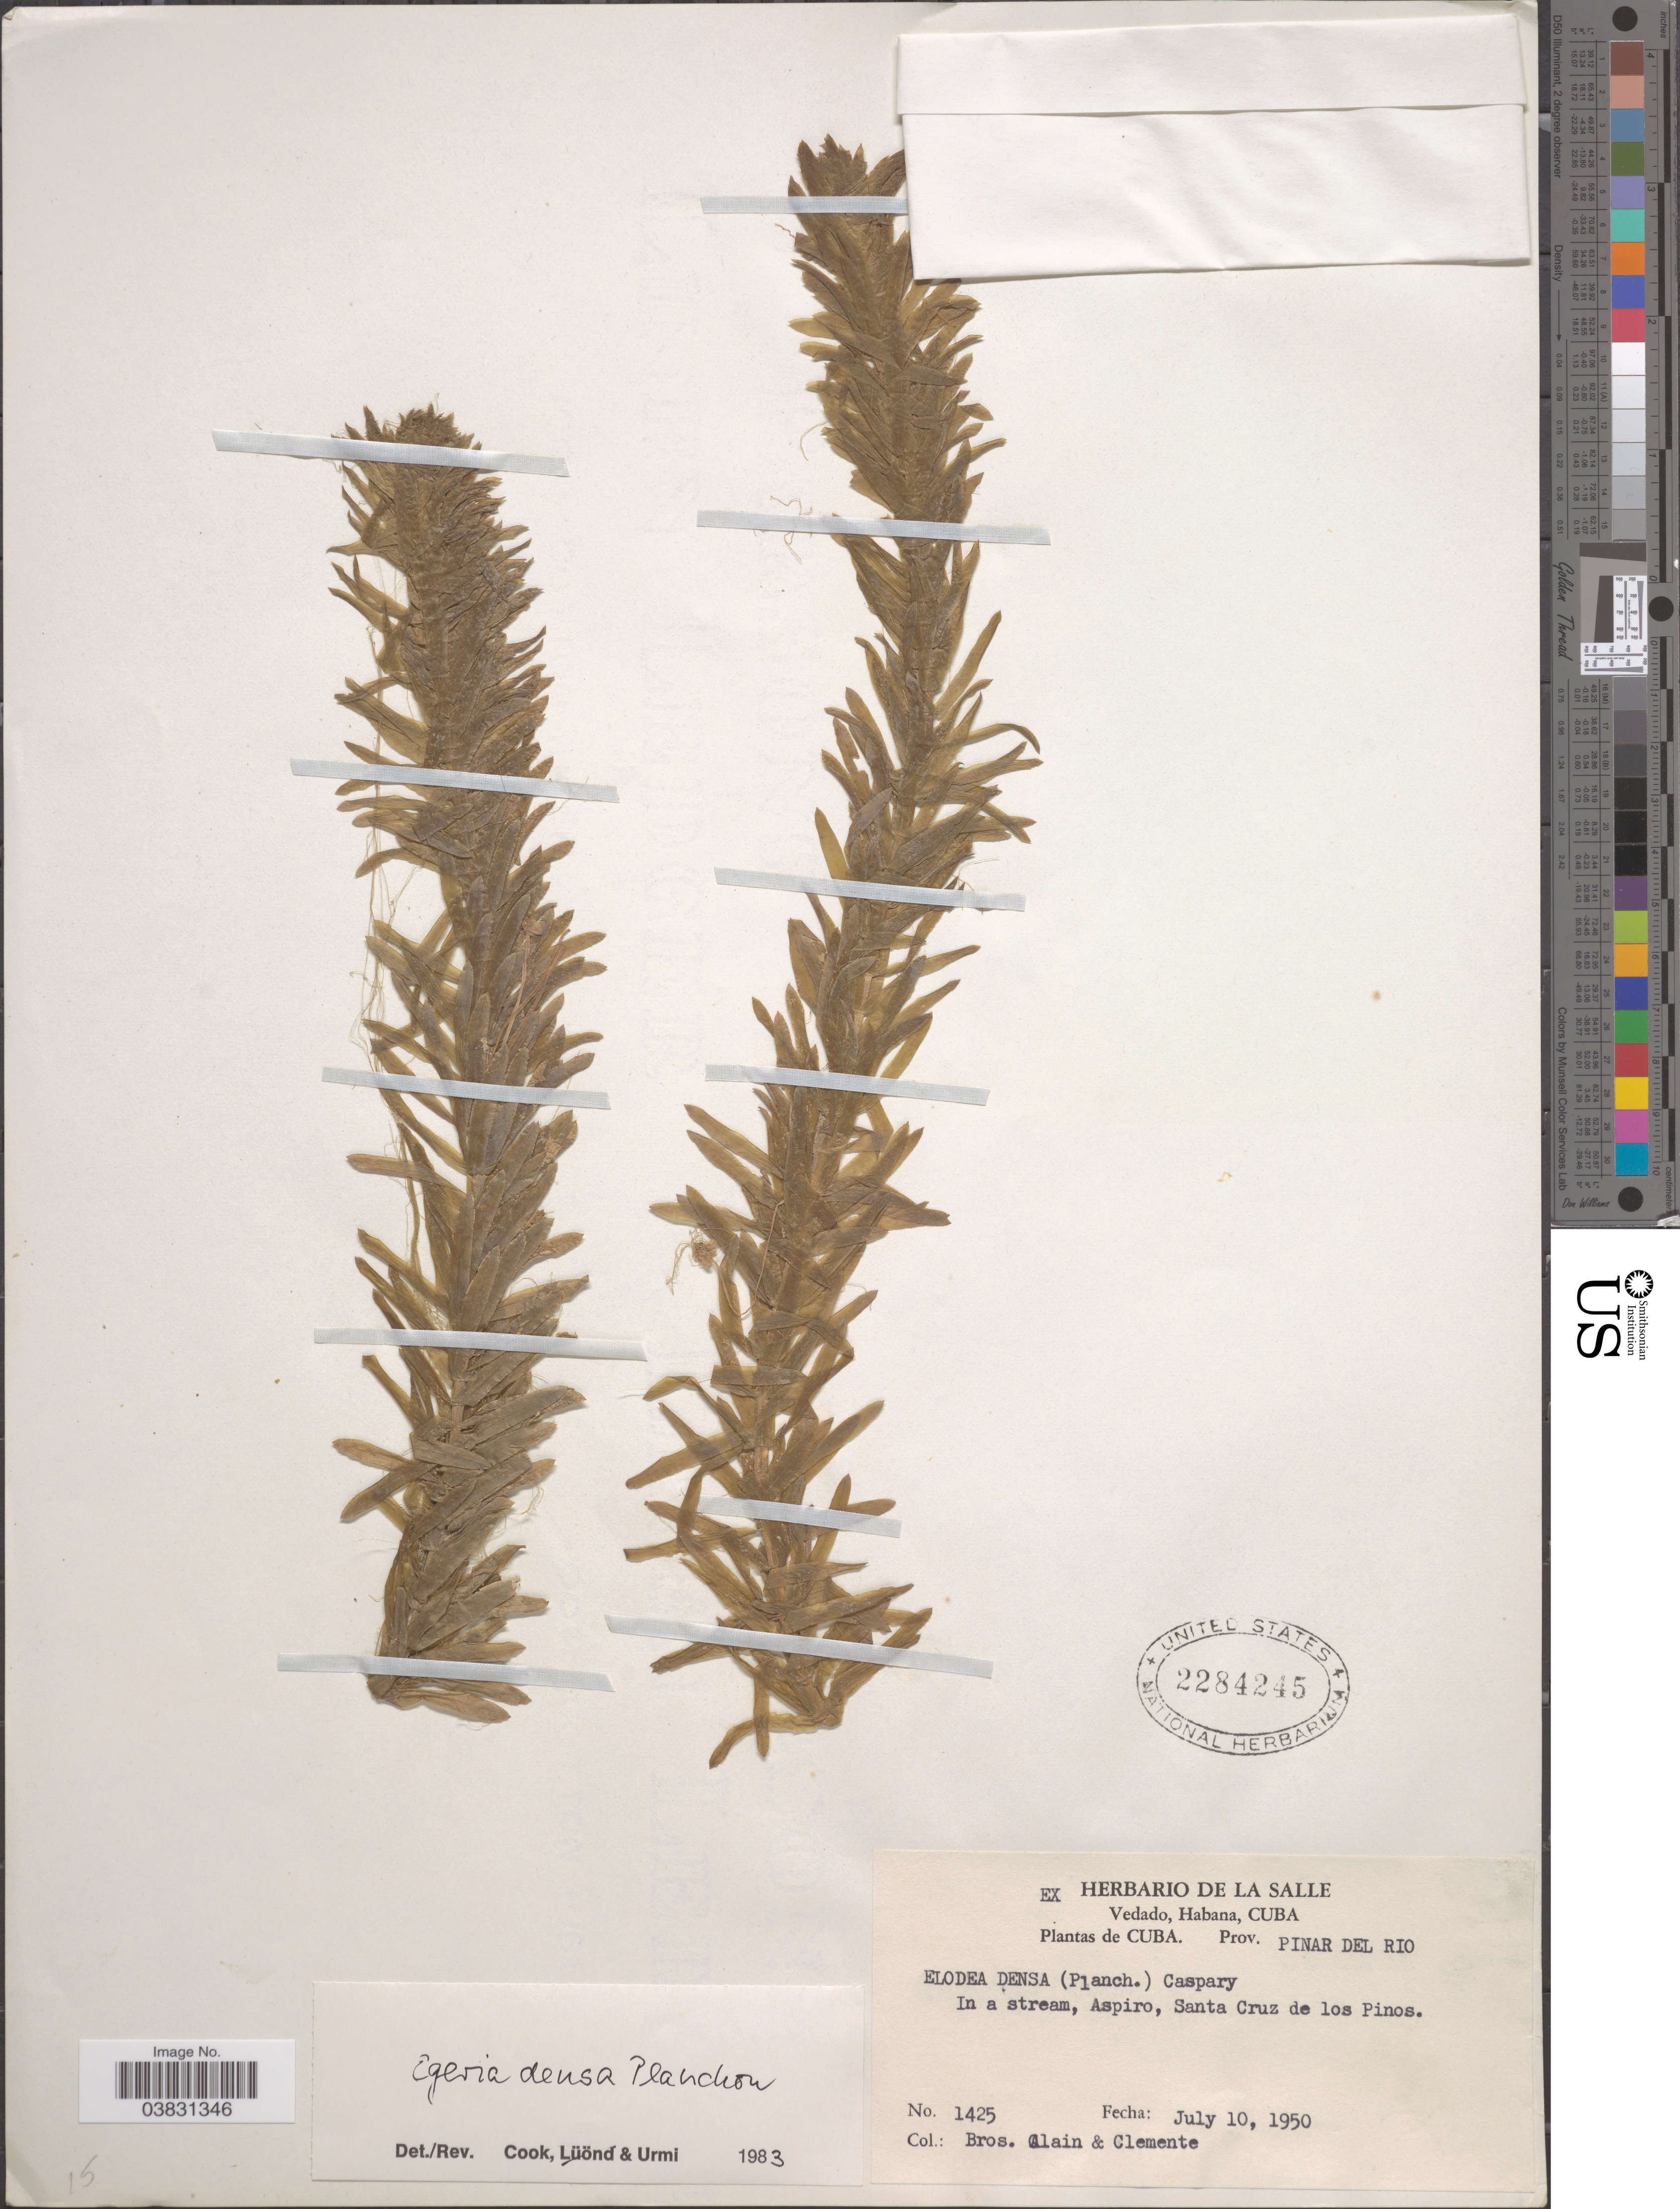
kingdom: Plantae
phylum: Tracheophyta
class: Liliopsida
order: Alismatales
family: Hydrocharitaceae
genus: Egeria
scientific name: Egeria densa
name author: Planch.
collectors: A. H. Liogier & Bro. Clemente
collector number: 1425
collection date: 1950-07-10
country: Cuba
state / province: Pinar del Río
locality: In a stream, Aspiro, Santa Cruz de los Pinos.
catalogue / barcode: US 2284245